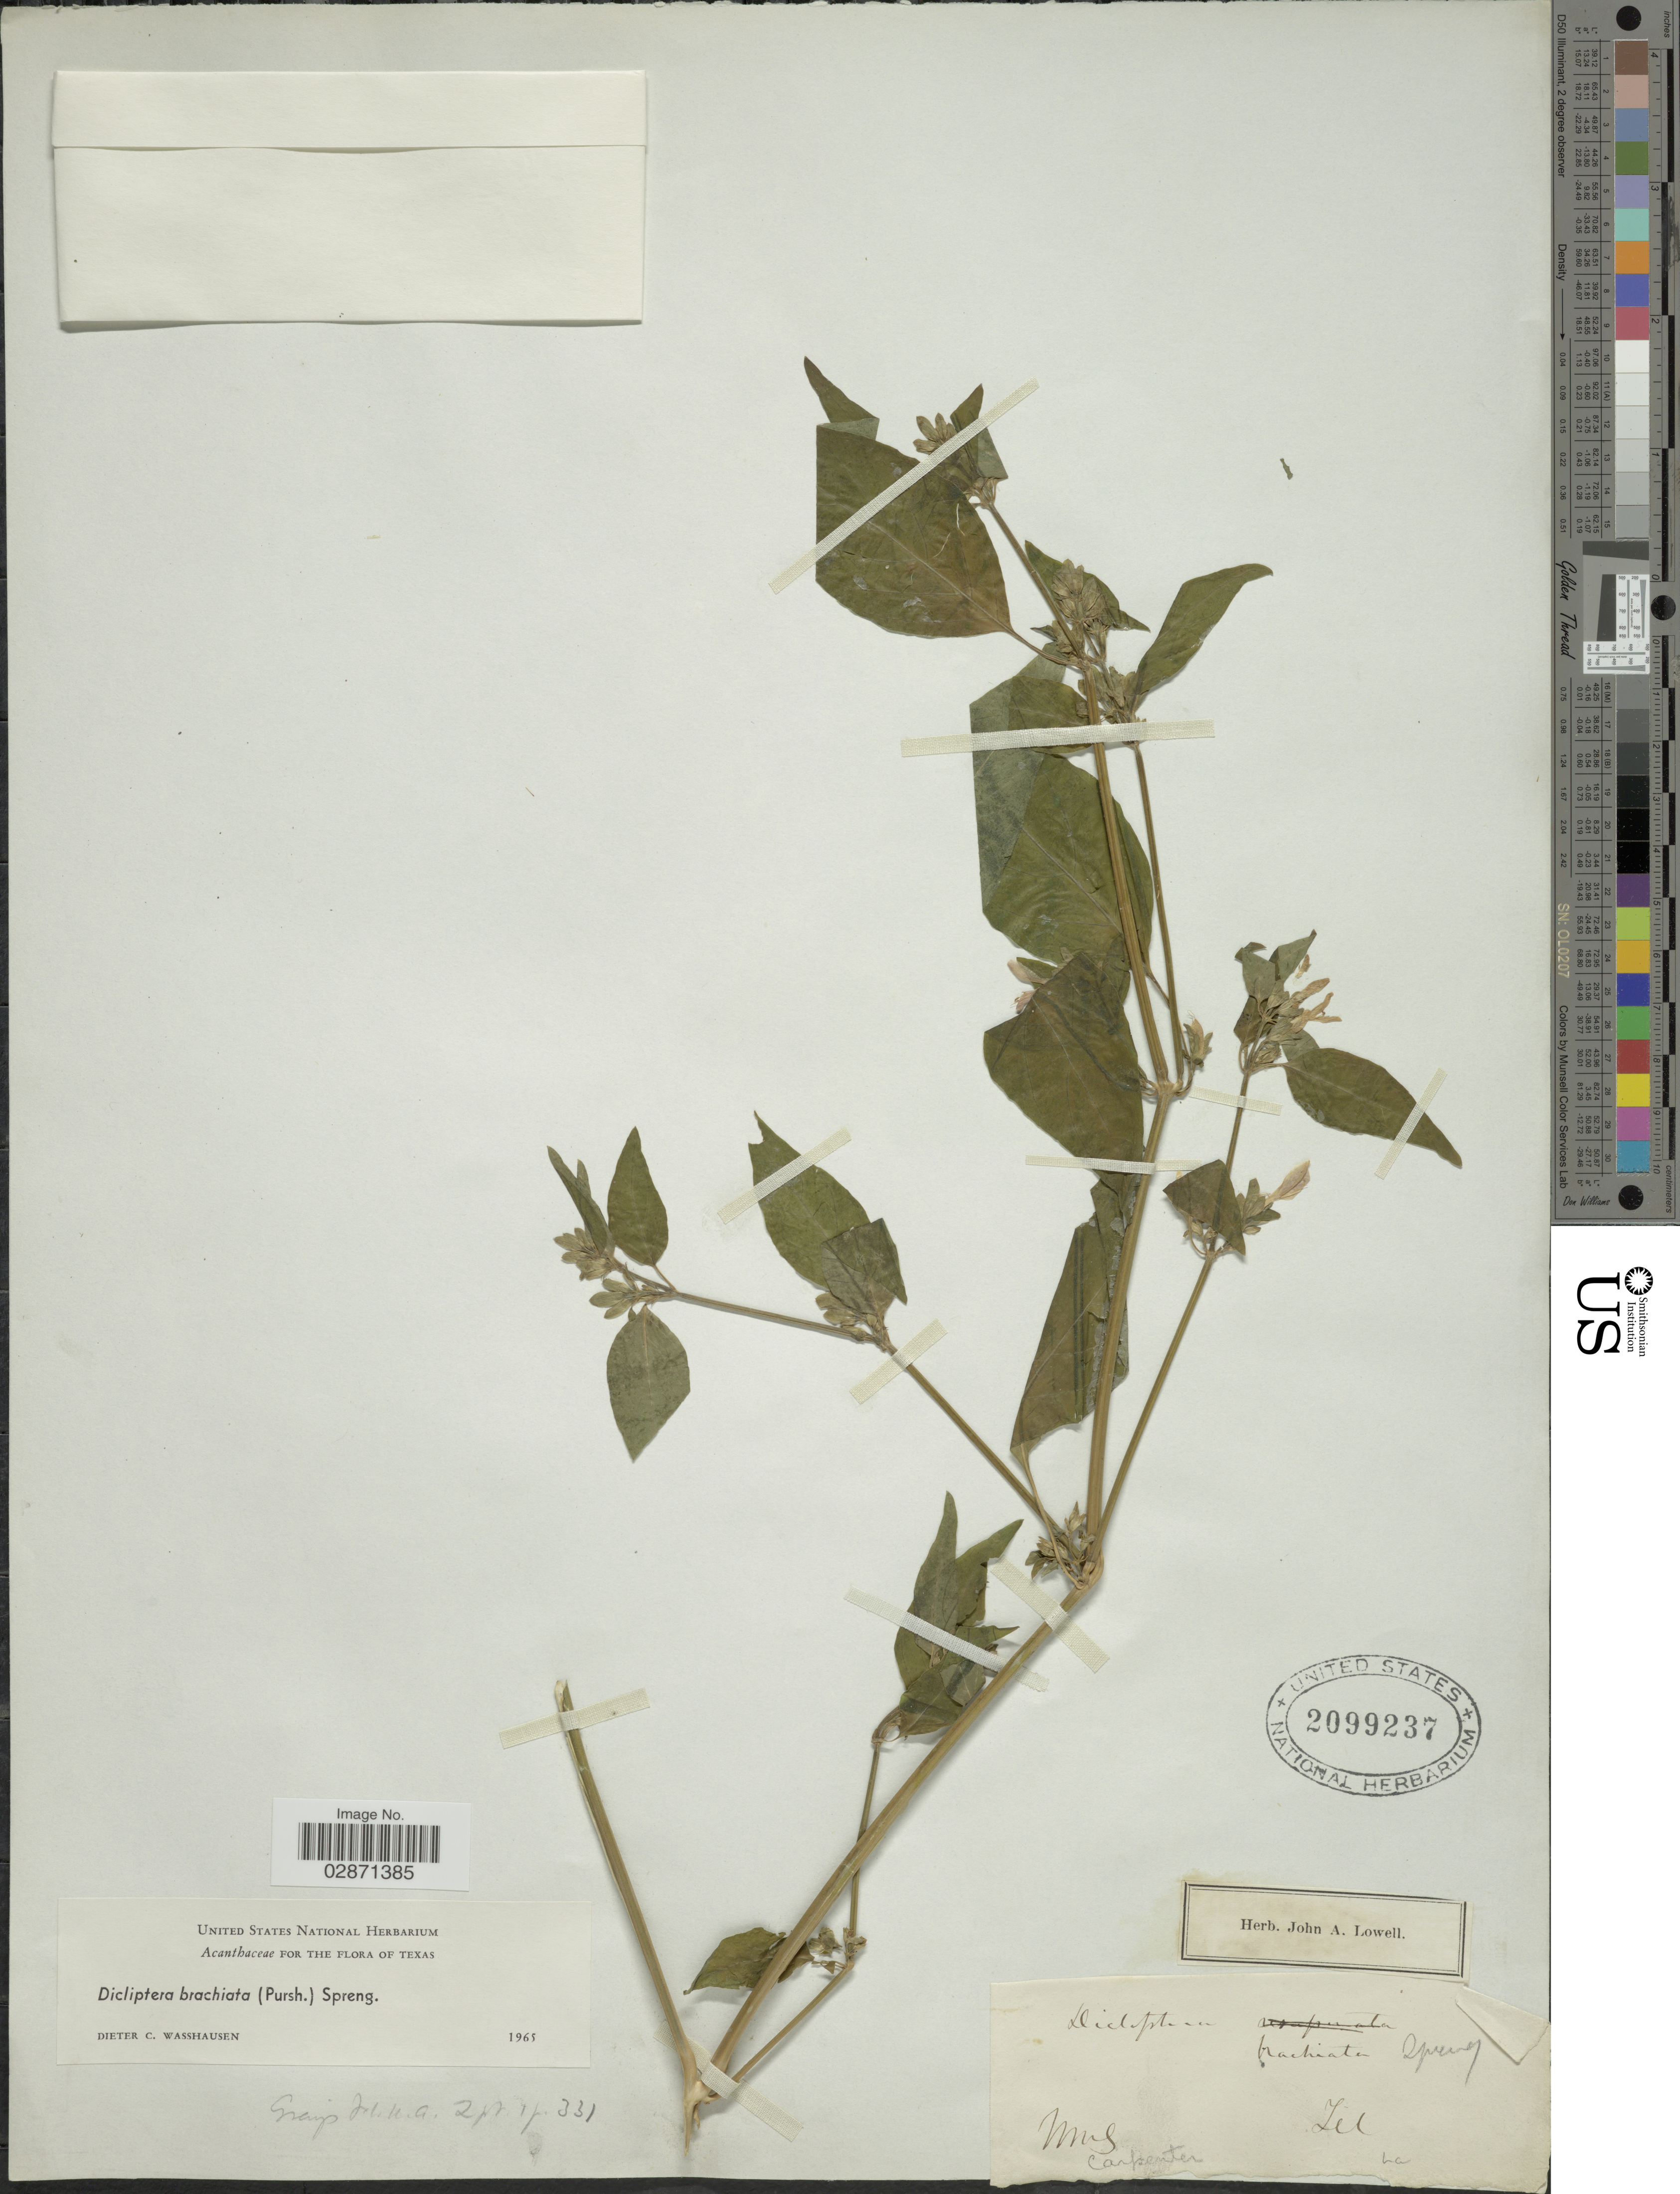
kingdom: Plantae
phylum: Tracheophyta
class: Magnoliopsida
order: Lamiales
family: Acanthaceae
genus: Dicliptera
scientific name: Dicliptera brachiata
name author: (Pursh) Spreng.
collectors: Carpenter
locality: Zel, Va. [interpreted]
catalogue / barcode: US 2099237